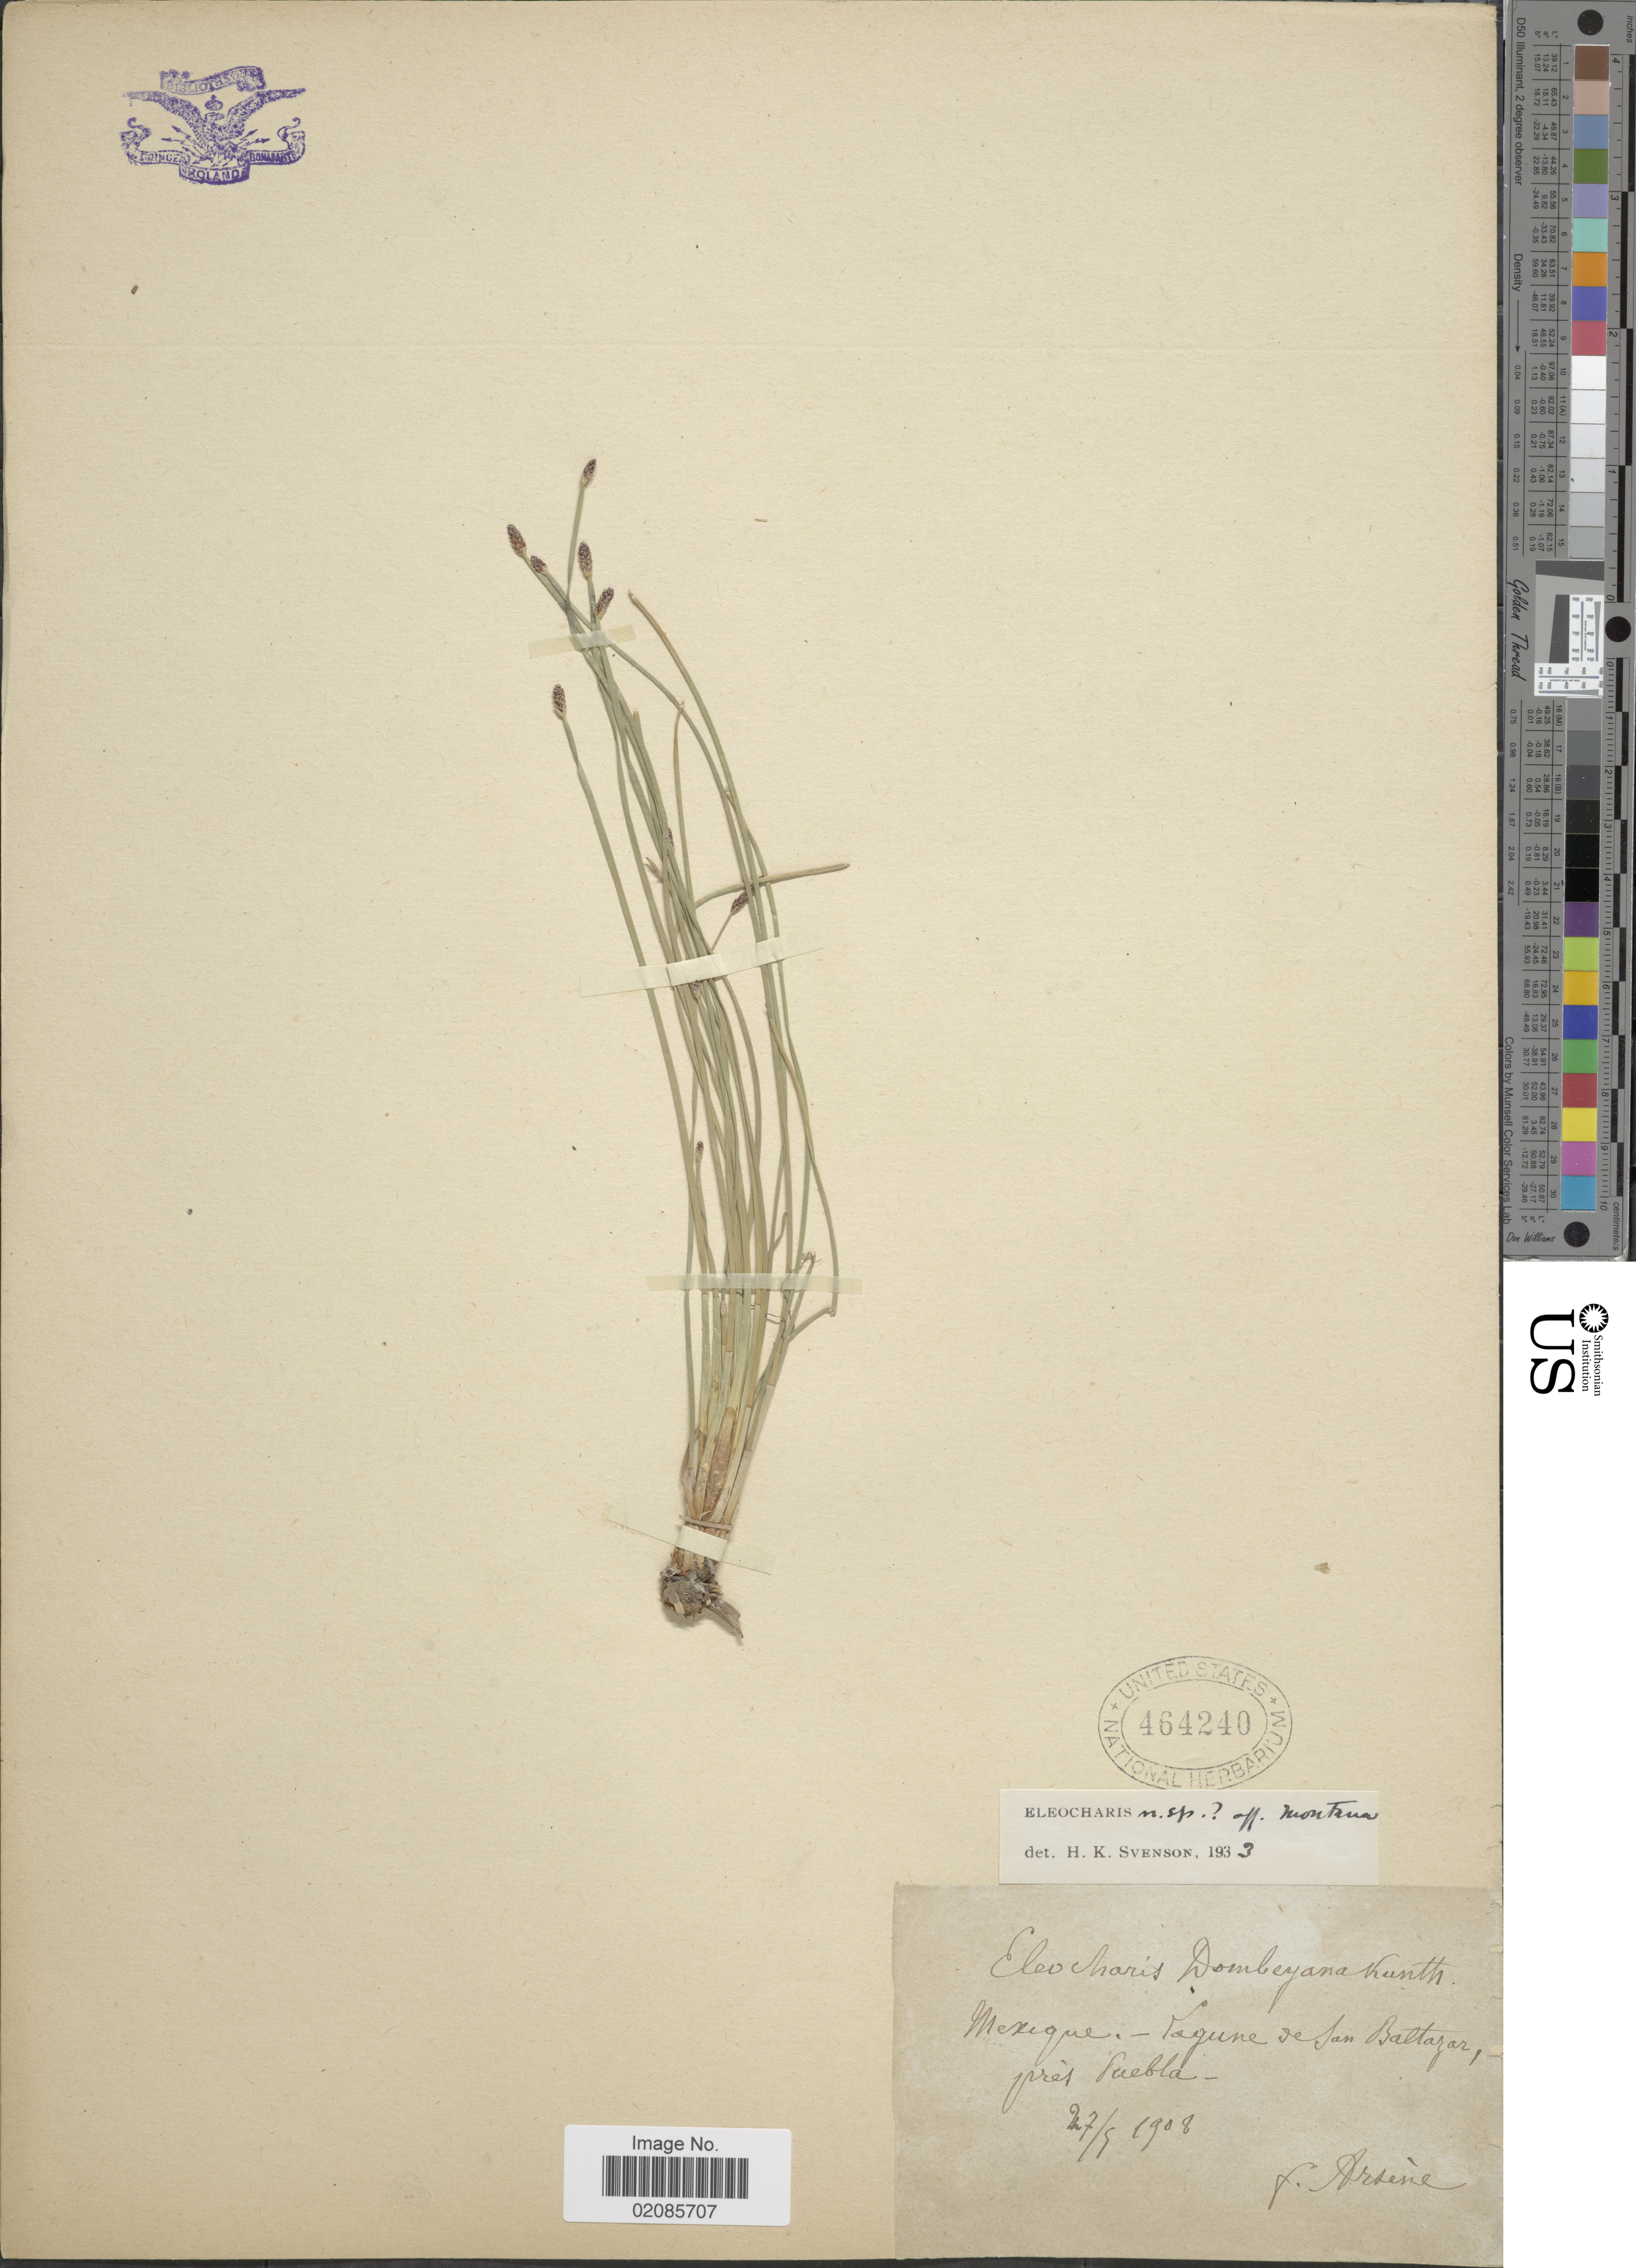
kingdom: Plantae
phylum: Tracheophyta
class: Liliopsida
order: Poales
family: Cyperaceae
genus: Eleocharis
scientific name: Eleocharis montevidensis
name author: Kunth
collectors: F. Arsène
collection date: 1908-09-27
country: Mexico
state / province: Puebla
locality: Lagune de San Baltazar, pres Puebla.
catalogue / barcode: US 464240